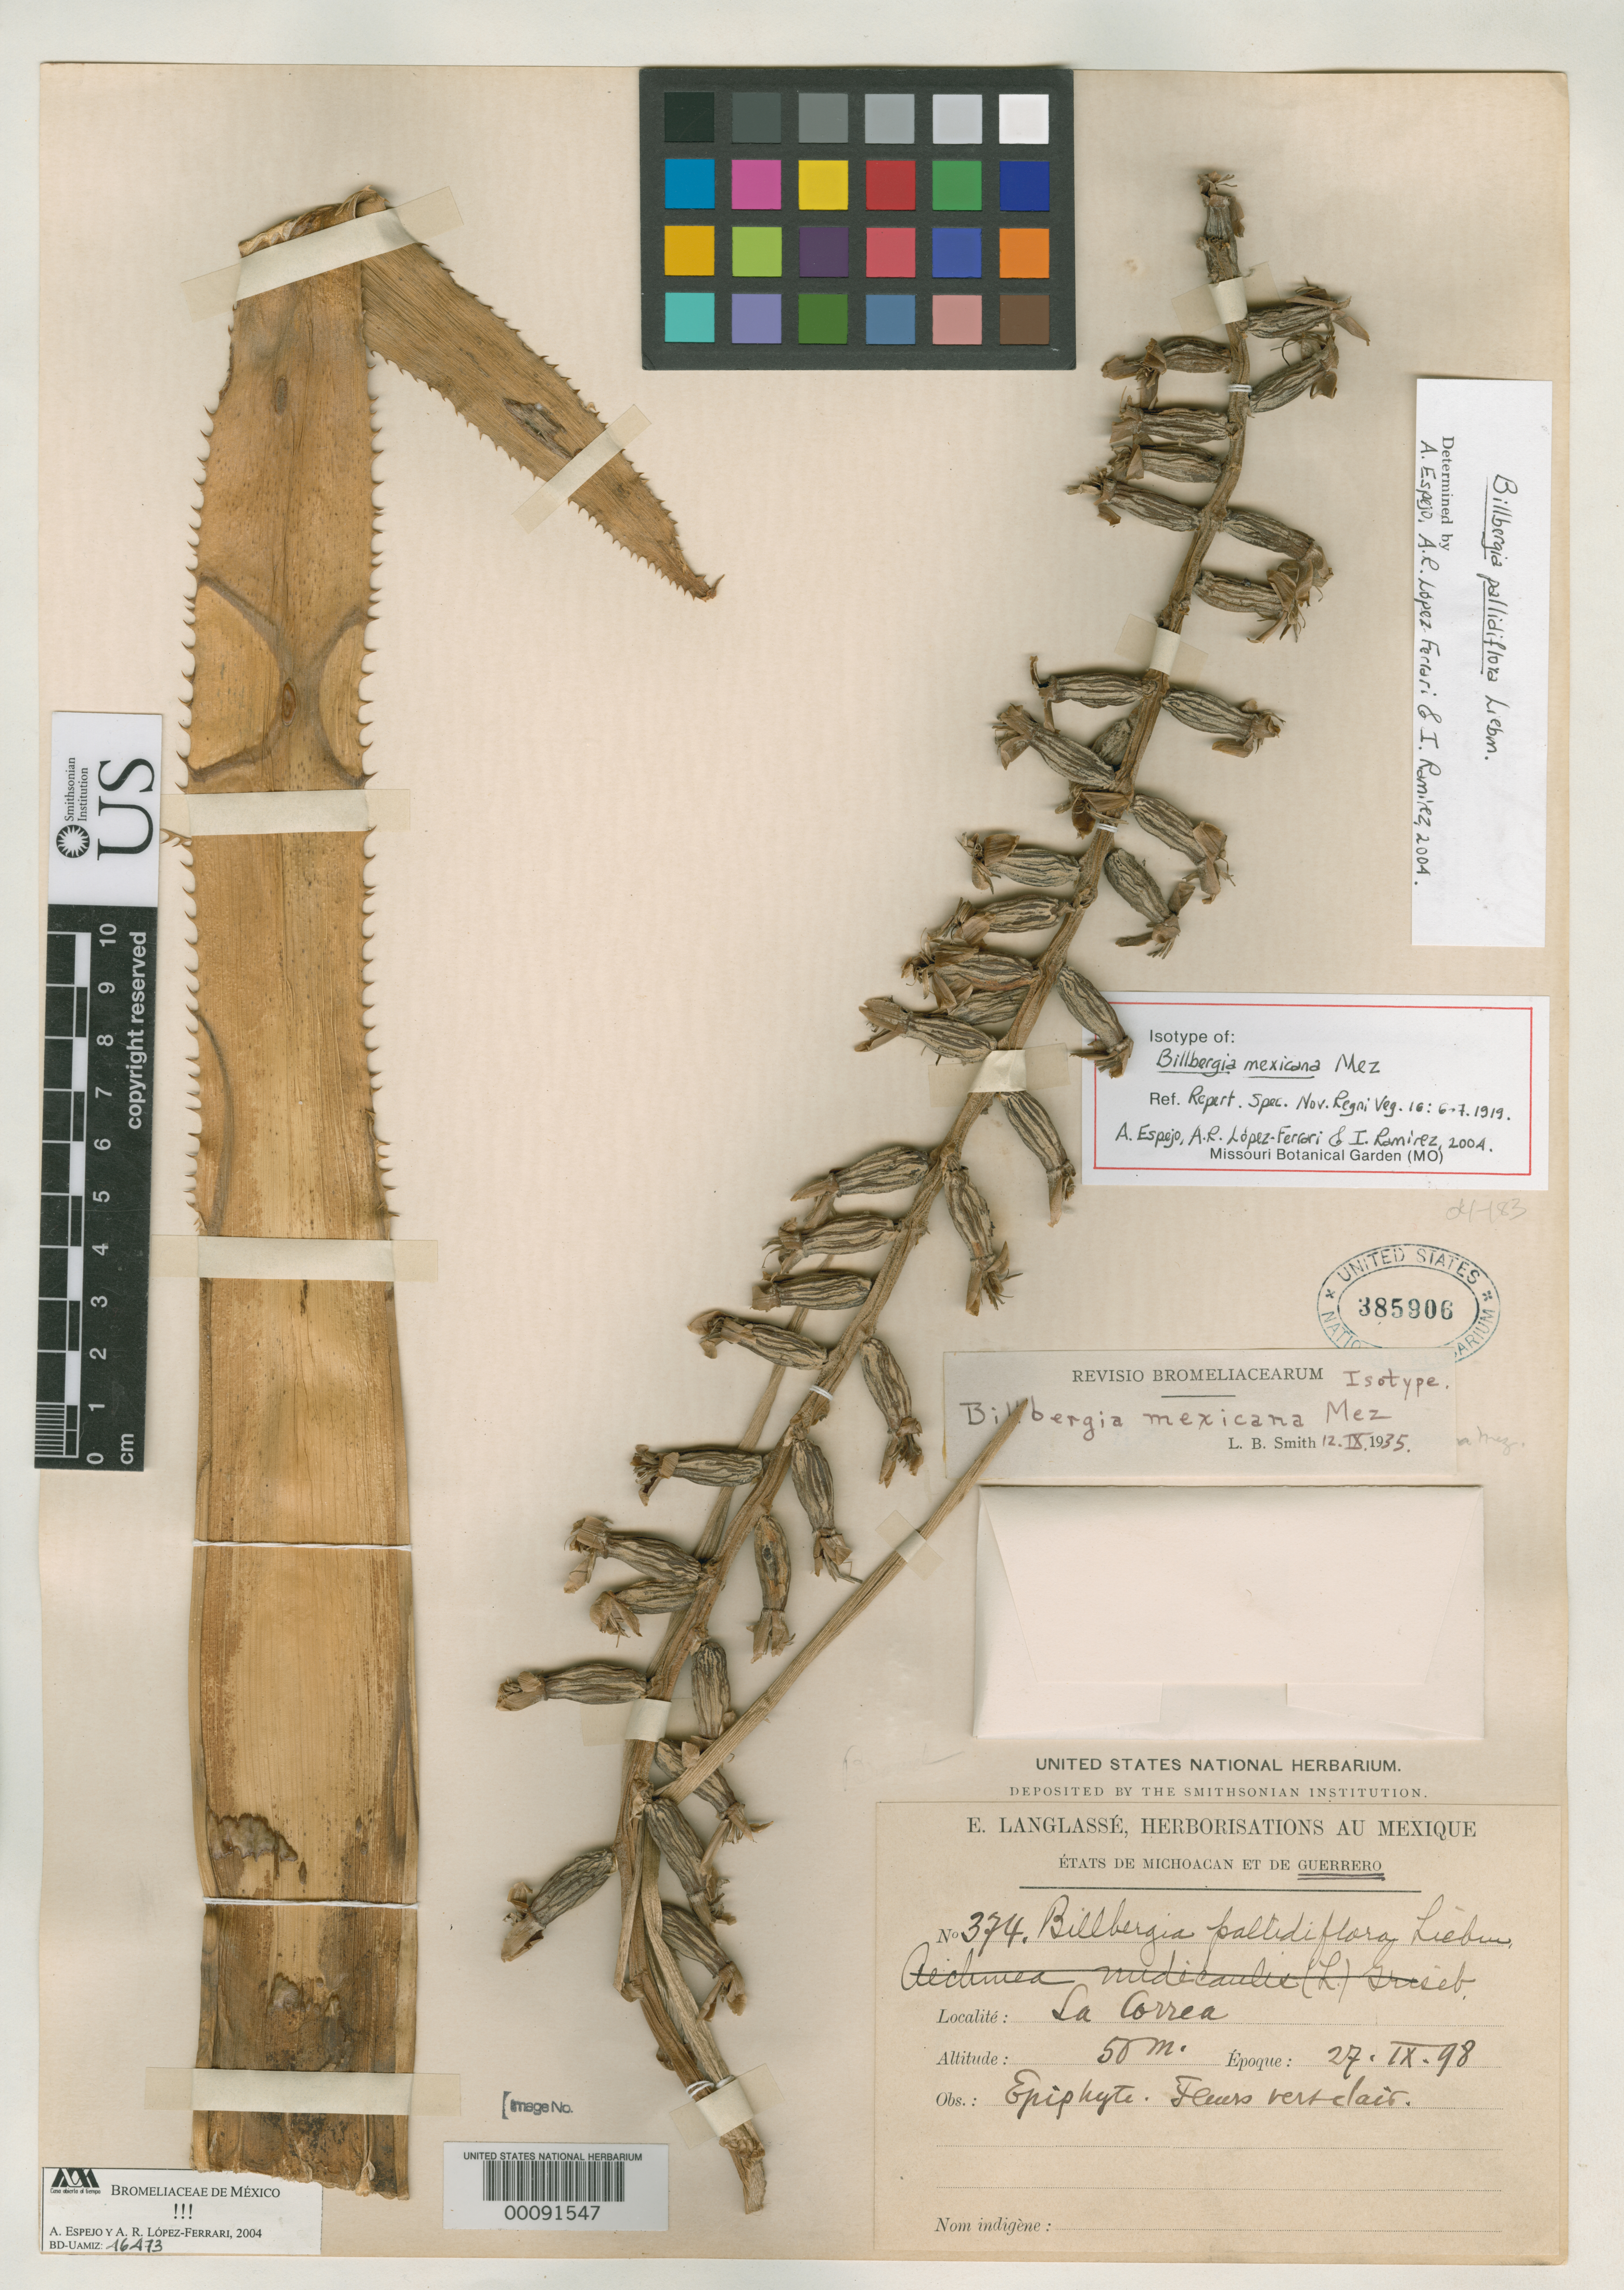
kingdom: Plantae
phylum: Tracheophyta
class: Liliopsida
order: Poales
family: Bromeliaceae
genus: Billbergia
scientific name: Billbergia mexicana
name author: Mez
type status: Isotype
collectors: E. Langlassé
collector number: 374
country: Mexico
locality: Bei La Correa.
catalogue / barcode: US 385906